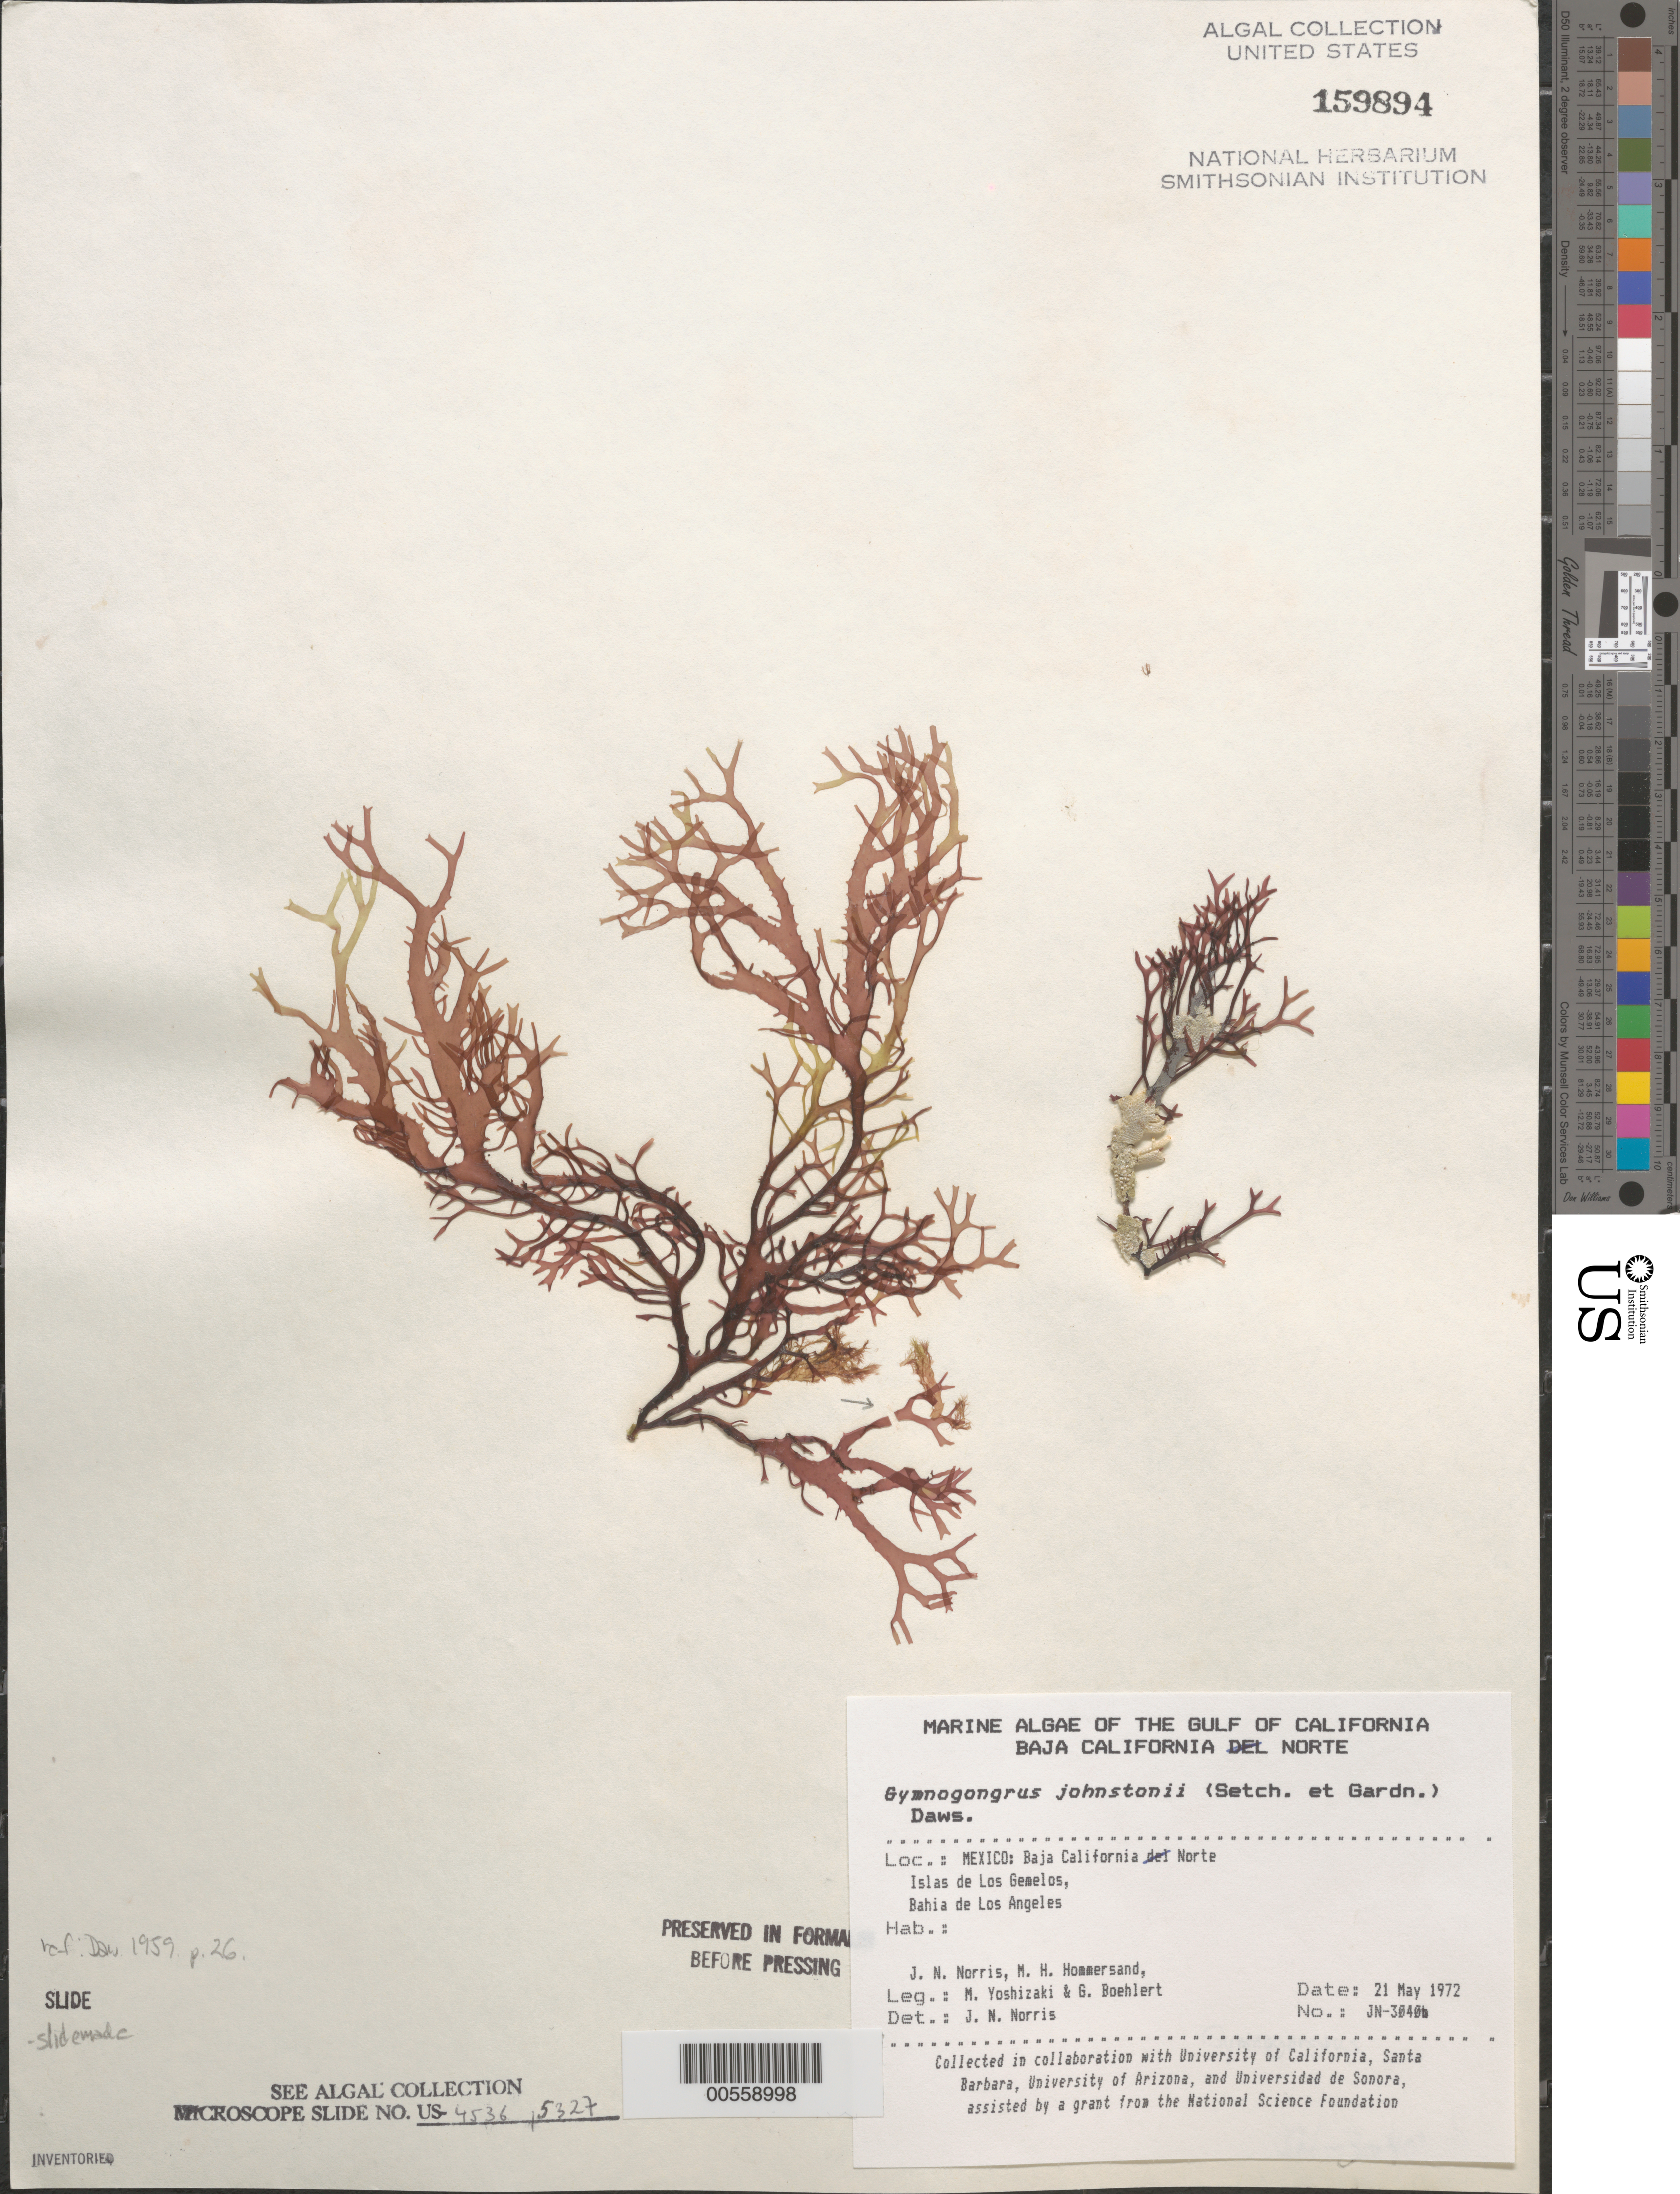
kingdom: Plantae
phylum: Rhodophyta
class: Florideophyceae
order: Gigartinales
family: Phyllophoraceae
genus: Gymnogongrus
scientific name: Gymnogongrus johnstonii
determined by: Norris, James N.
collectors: J. N. Norris, M. H. Hommersand, M. Yoshizaki & G. Boehlert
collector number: JN-3040b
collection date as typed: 21 May 1972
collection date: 1972-05-21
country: Mexico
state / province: Baja California Norte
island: Isla de Los Gemelitos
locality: Bahia de los Angeles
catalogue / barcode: US 159894